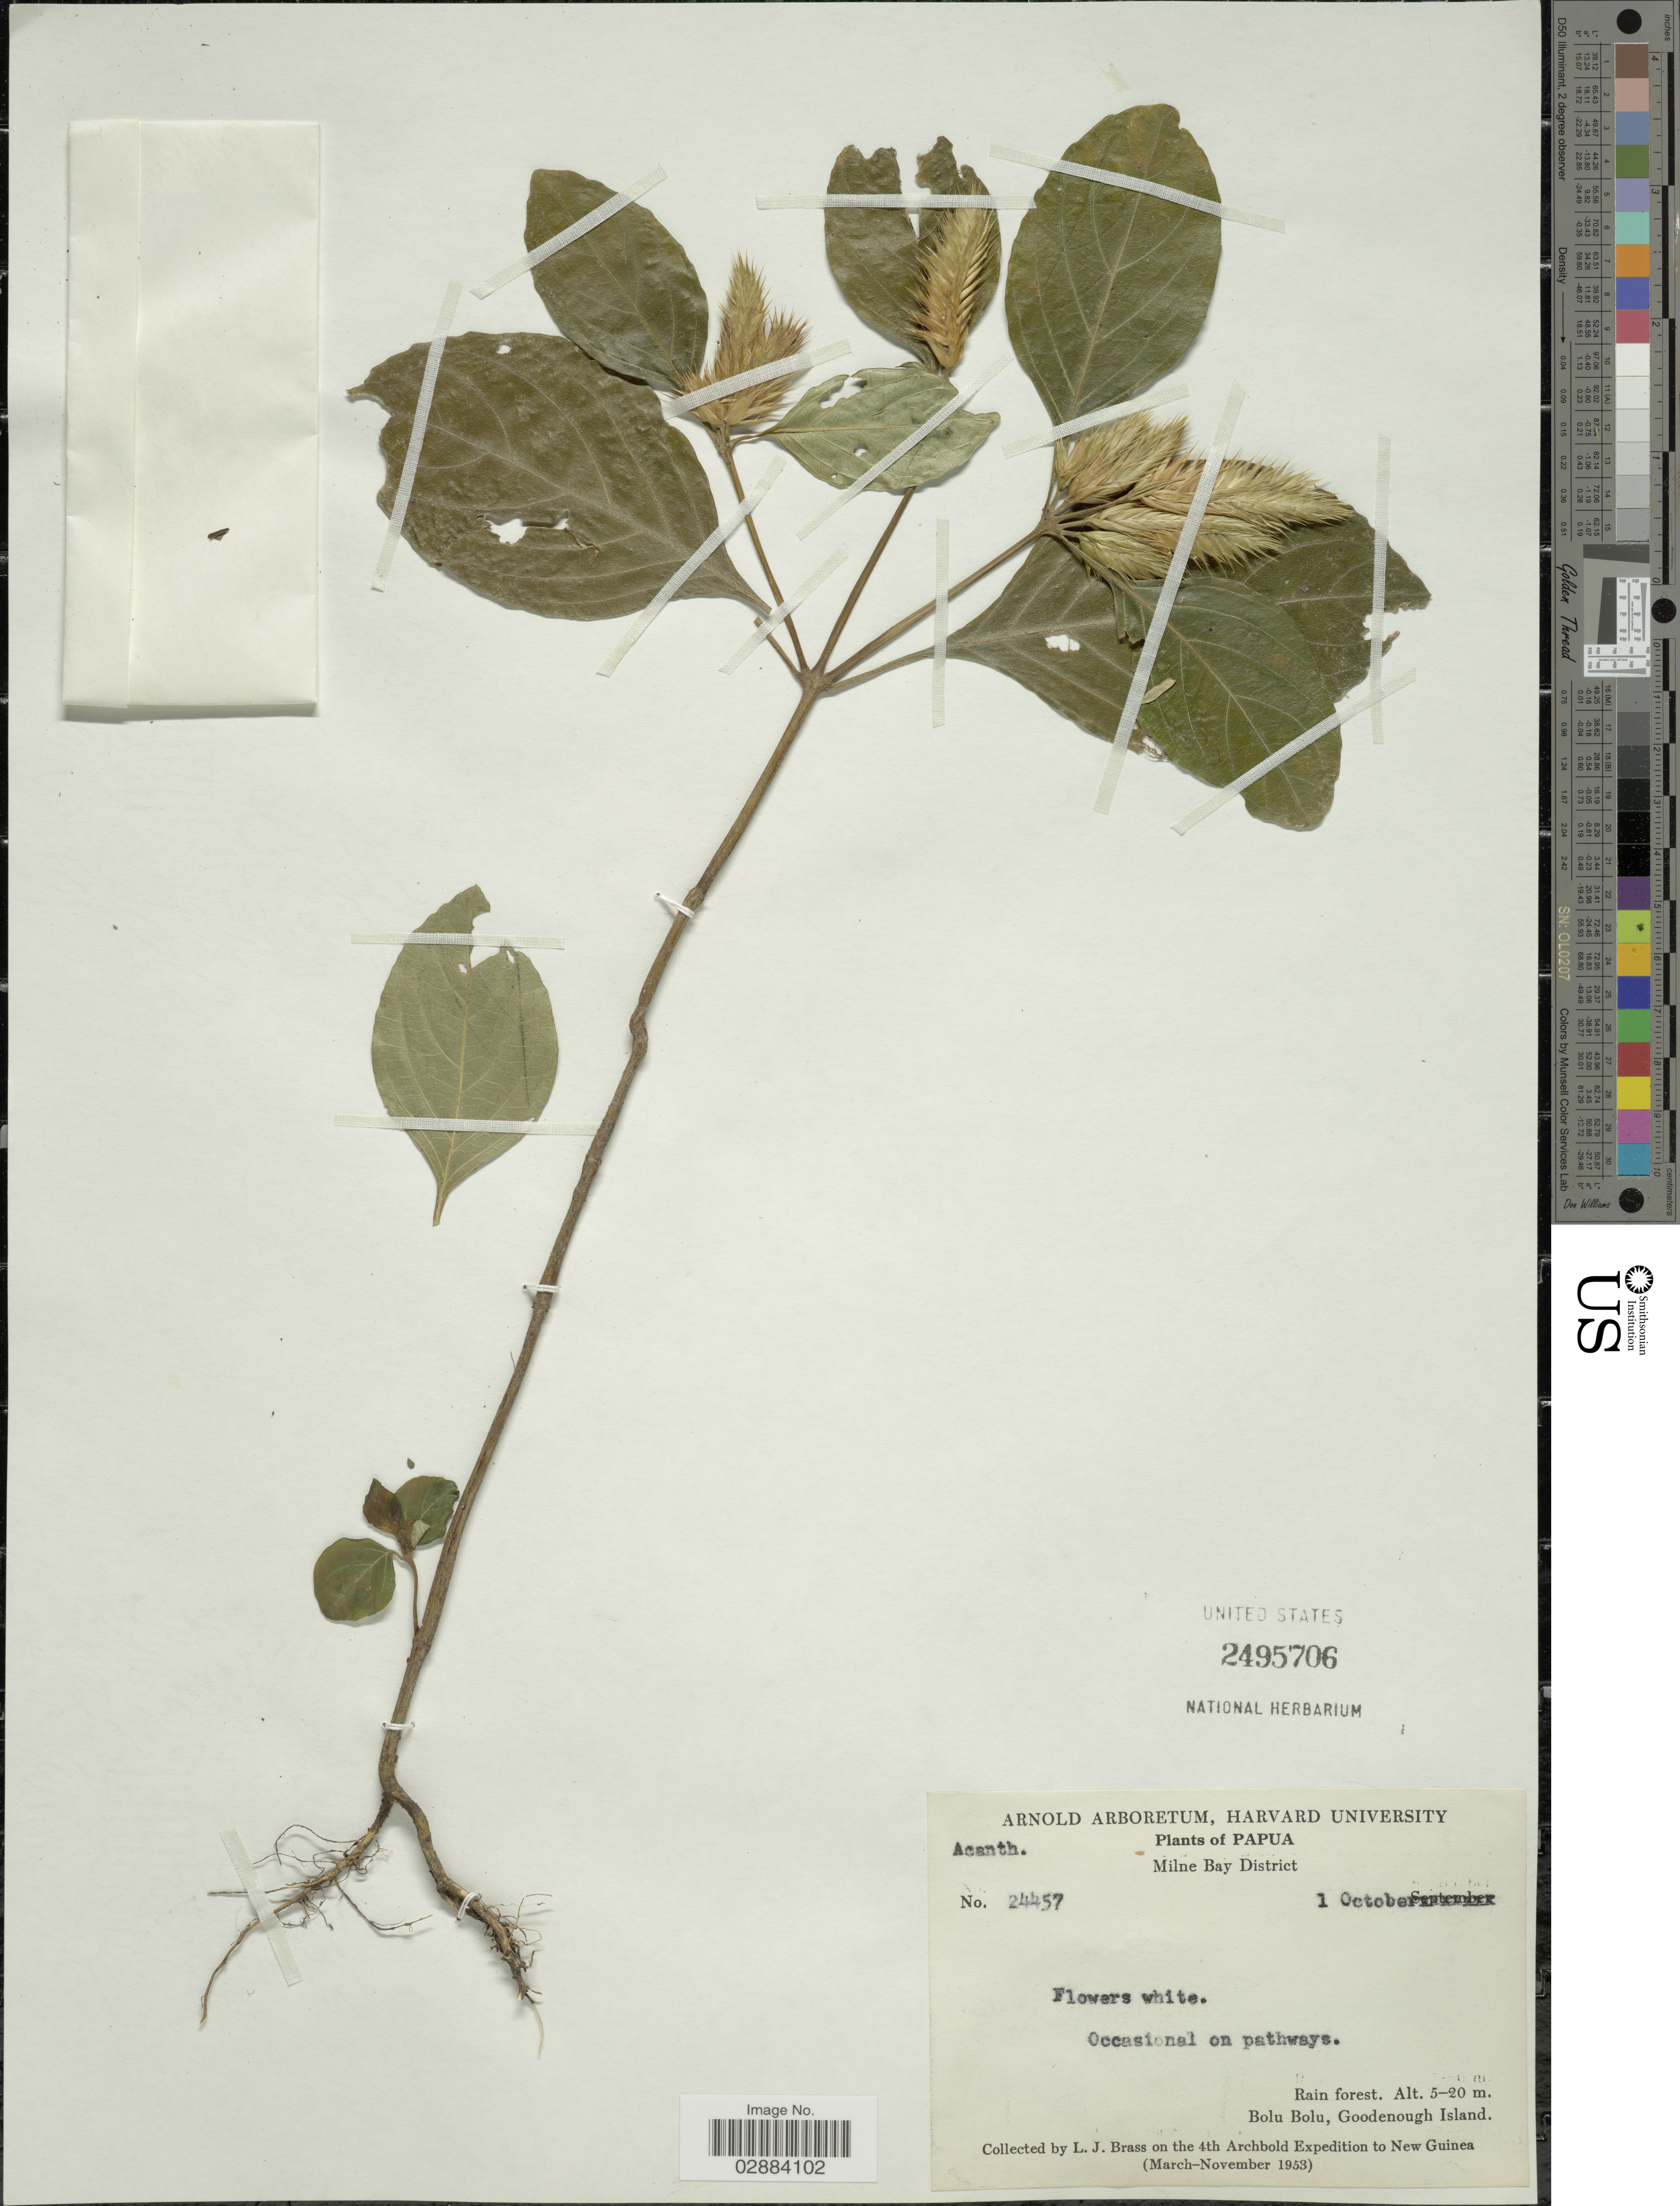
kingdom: Plantae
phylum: Tracheophyta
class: Magnoliopsida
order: Lamiales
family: Acanthaceae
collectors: L. J. Brass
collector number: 24457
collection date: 1953-10-01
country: Papua New Guinea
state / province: Milne Bay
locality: Papua. Milne Bay District. Bolu Bolu, Goodenough Island.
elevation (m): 5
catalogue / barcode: US 2495706